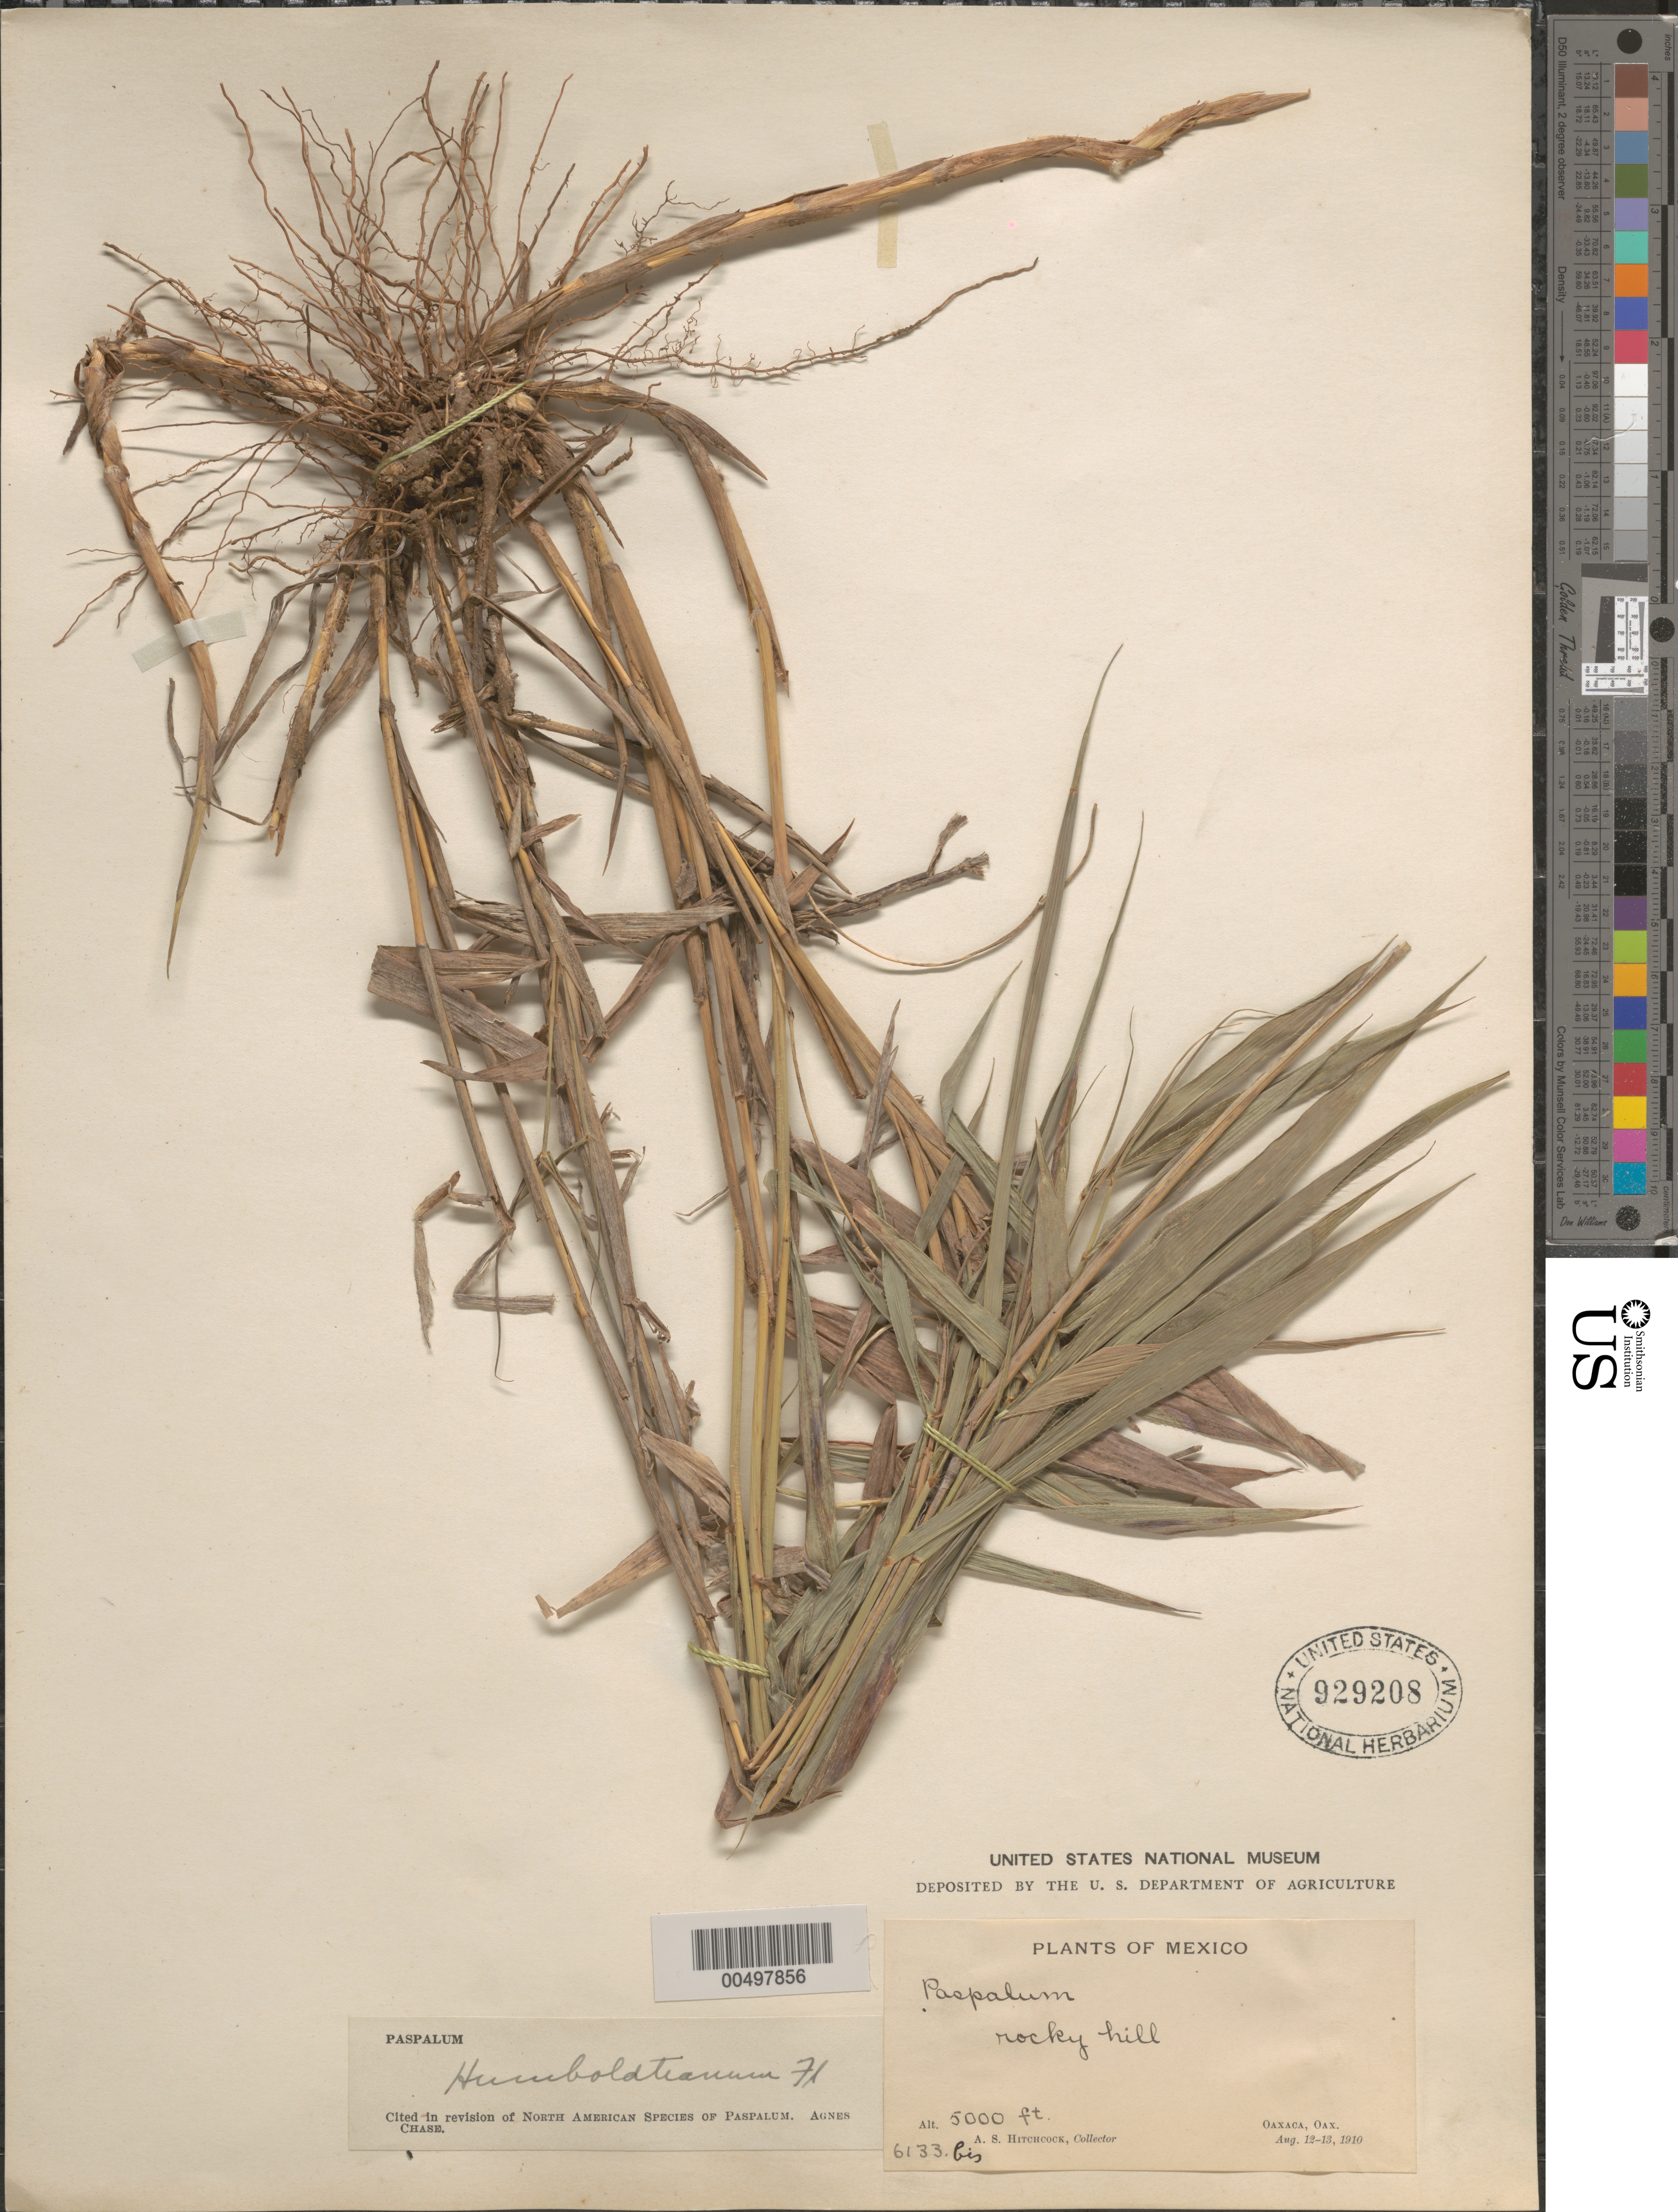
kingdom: Plantae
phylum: Tracheophyta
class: Liliopsida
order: Poales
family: Poaceae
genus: Paspalum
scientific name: Paspalum humboldtianum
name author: Flüggé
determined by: Chase, [M.] Agnes, (US)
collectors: A. S. Hitchcock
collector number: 6133 bis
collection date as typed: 12 Aug 1910 to 13 Aug 1910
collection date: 1910-08-12/1910-08-13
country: Mexico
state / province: Oaxaca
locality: Oaxaca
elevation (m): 1524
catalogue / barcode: US 929208